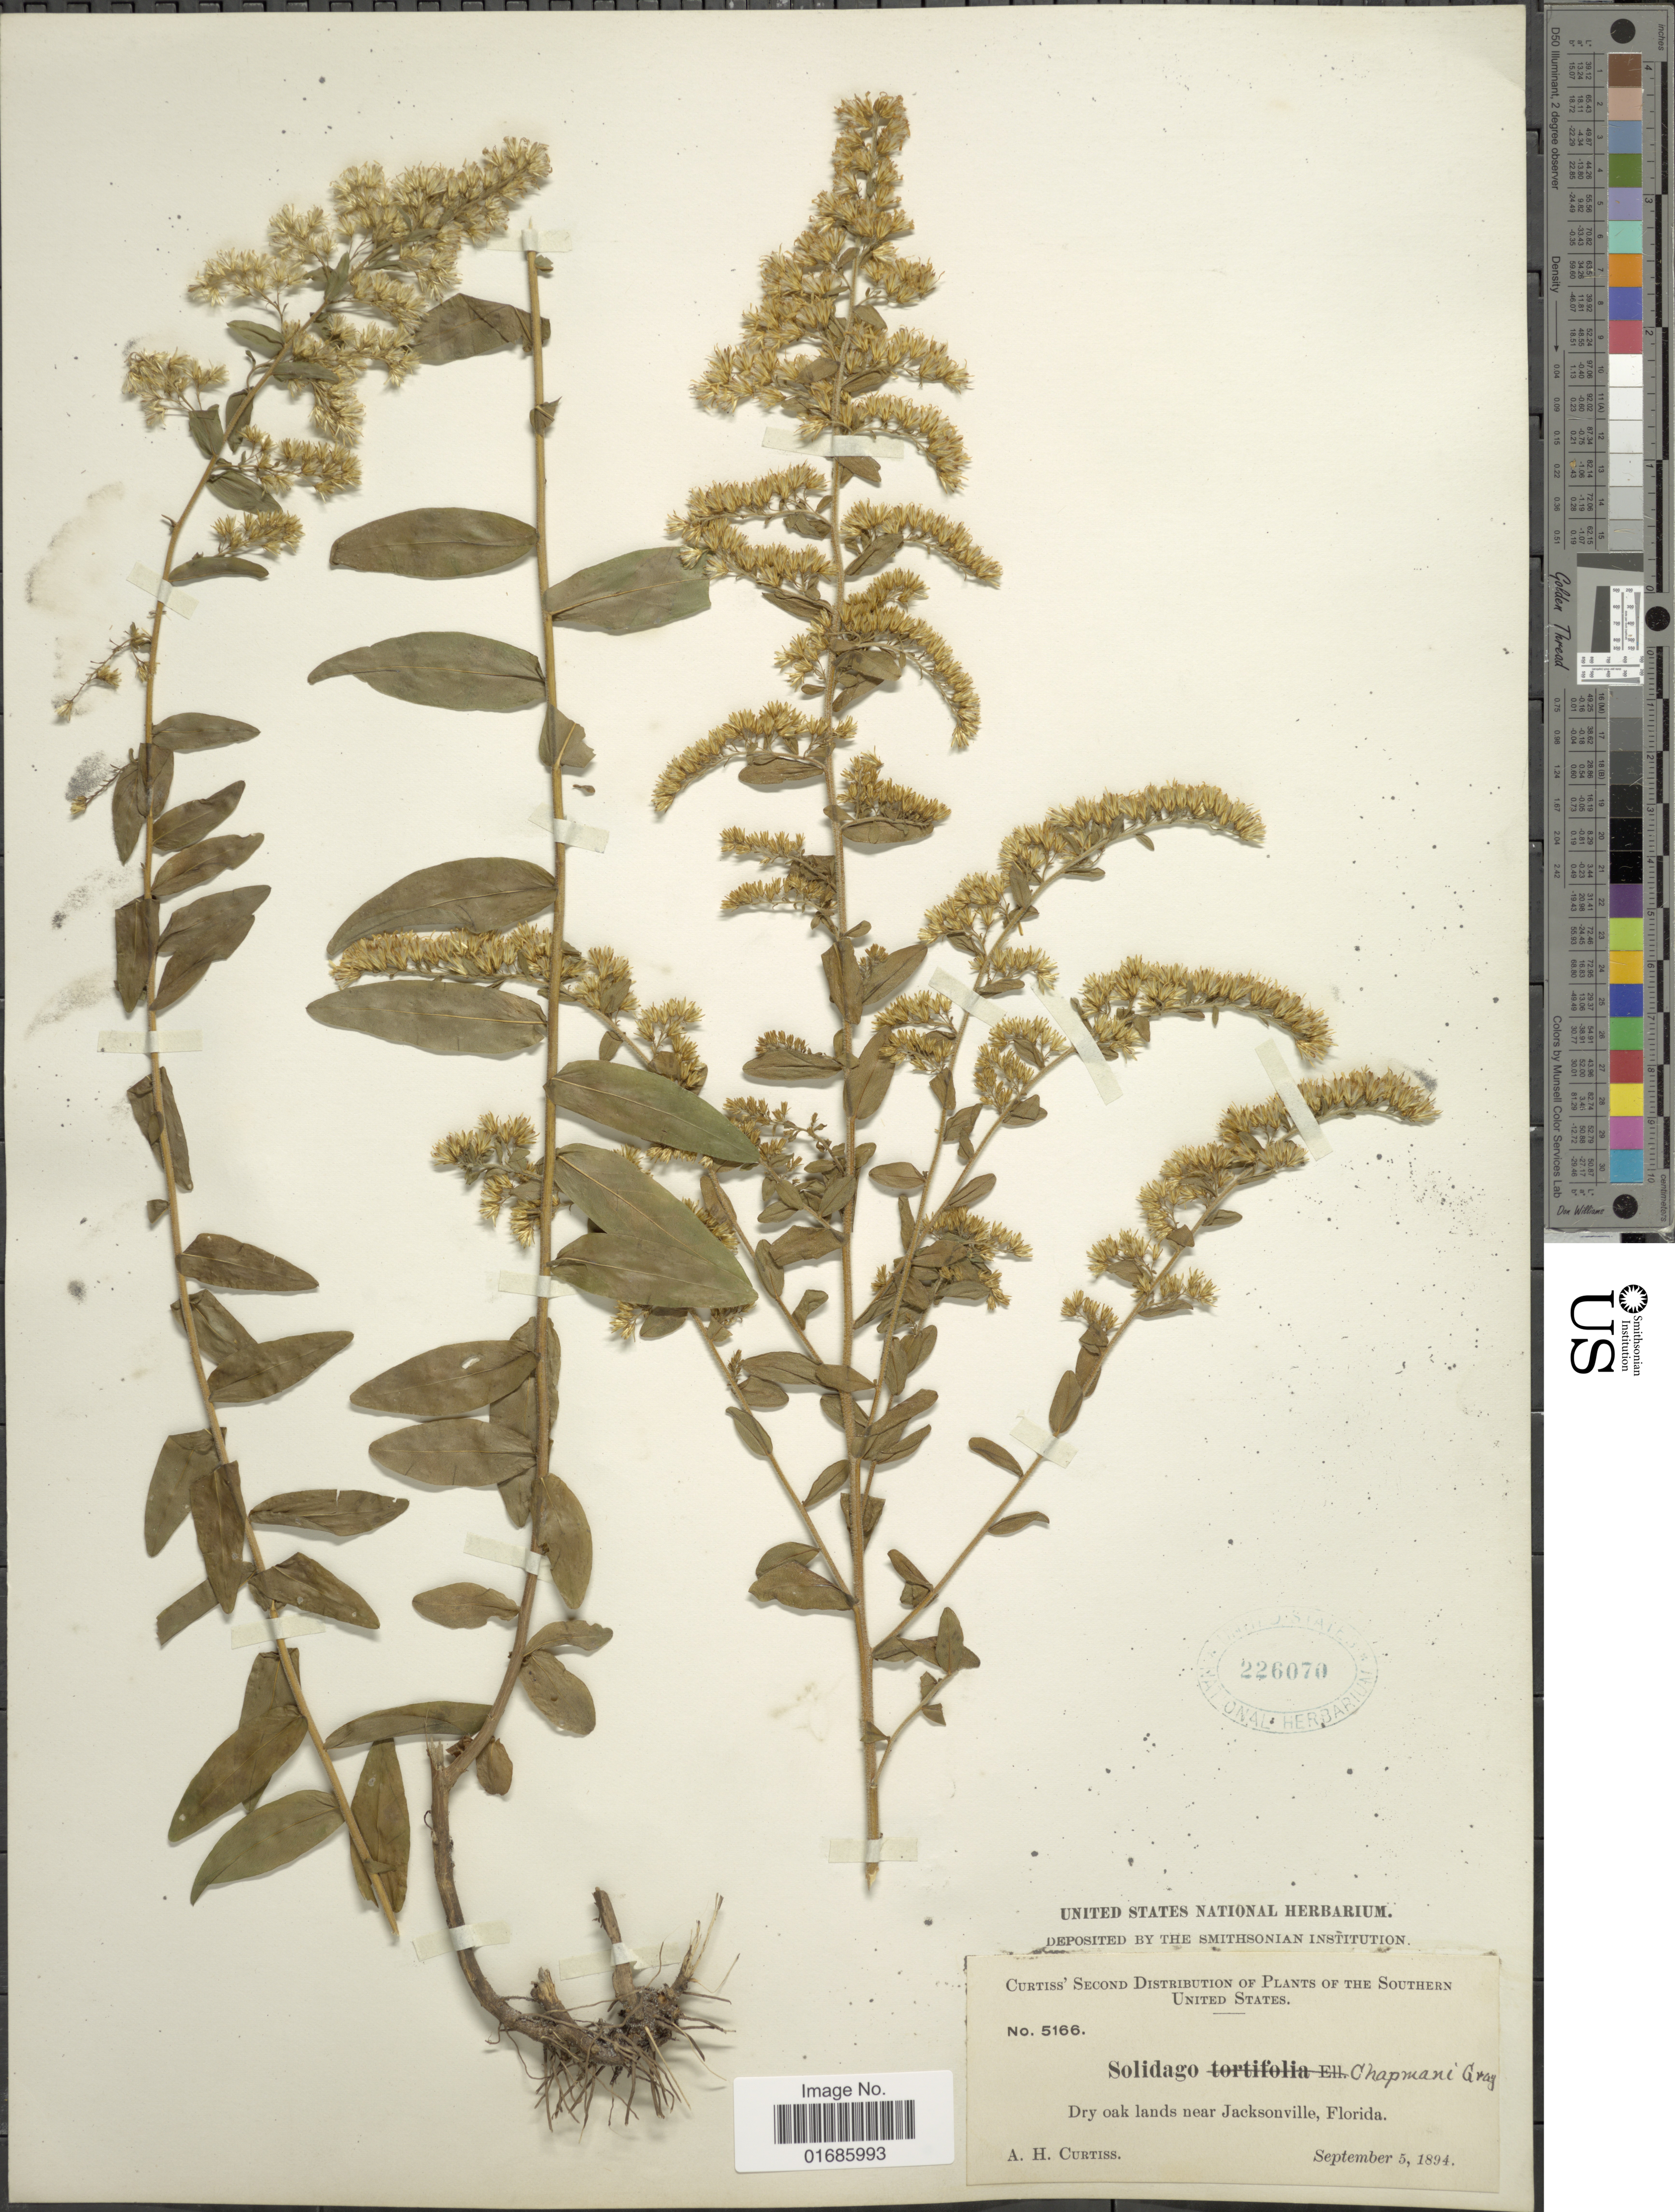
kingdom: Plantae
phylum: Tracheophyta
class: Magnoliopsida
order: Asterales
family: Asteraceae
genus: Solidago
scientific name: Solidago chapmanii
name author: Torr. & A. Gray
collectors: A. H. Curtiss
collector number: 5166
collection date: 1894-09-05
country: United States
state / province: Florida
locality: Southern United States, near Jacksonville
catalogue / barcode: US 226070